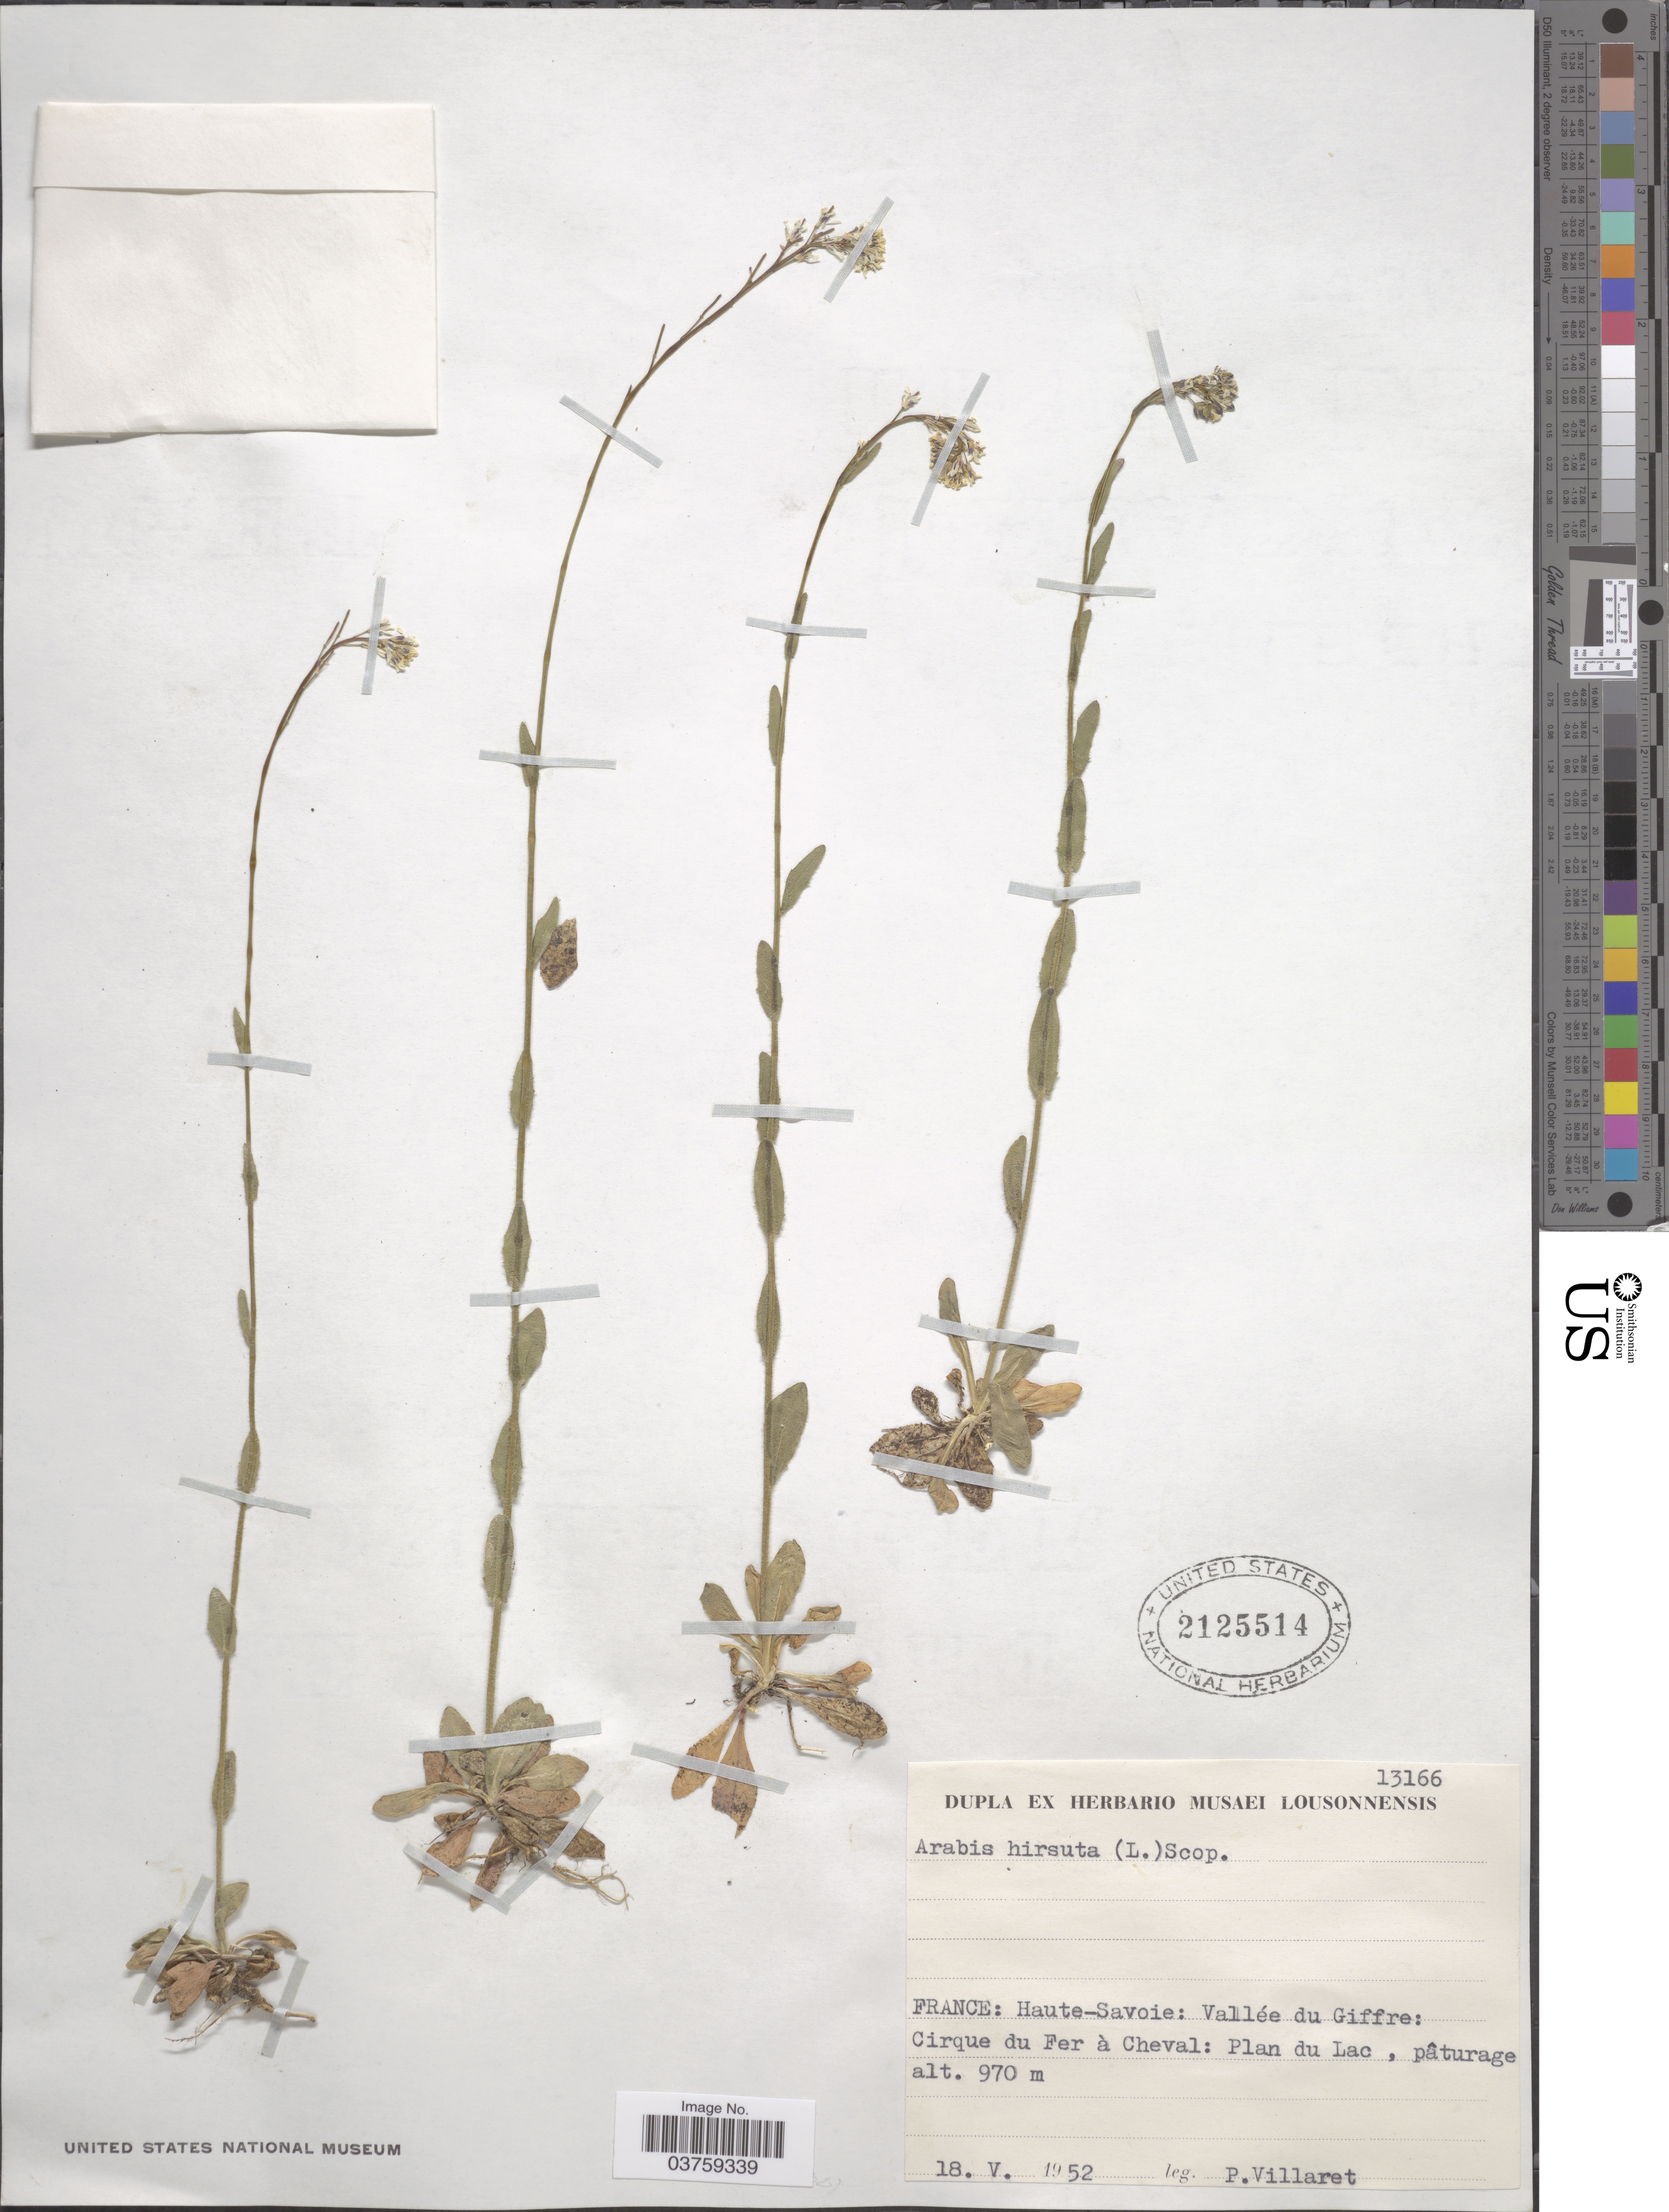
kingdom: Plantae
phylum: Tracheophyta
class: Magnoliopsida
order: Brassicales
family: Brassicaceae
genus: Arabis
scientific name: Arabis hirsuta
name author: (L.) Scop.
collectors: P. Villaret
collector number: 13166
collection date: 1952-05-18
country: France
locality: Haute-Savoie: Vallée du Giffre: Cirque du Fer à Cheval: Plan du Lac, pâturage.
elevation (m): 970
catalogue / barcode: US 2125514